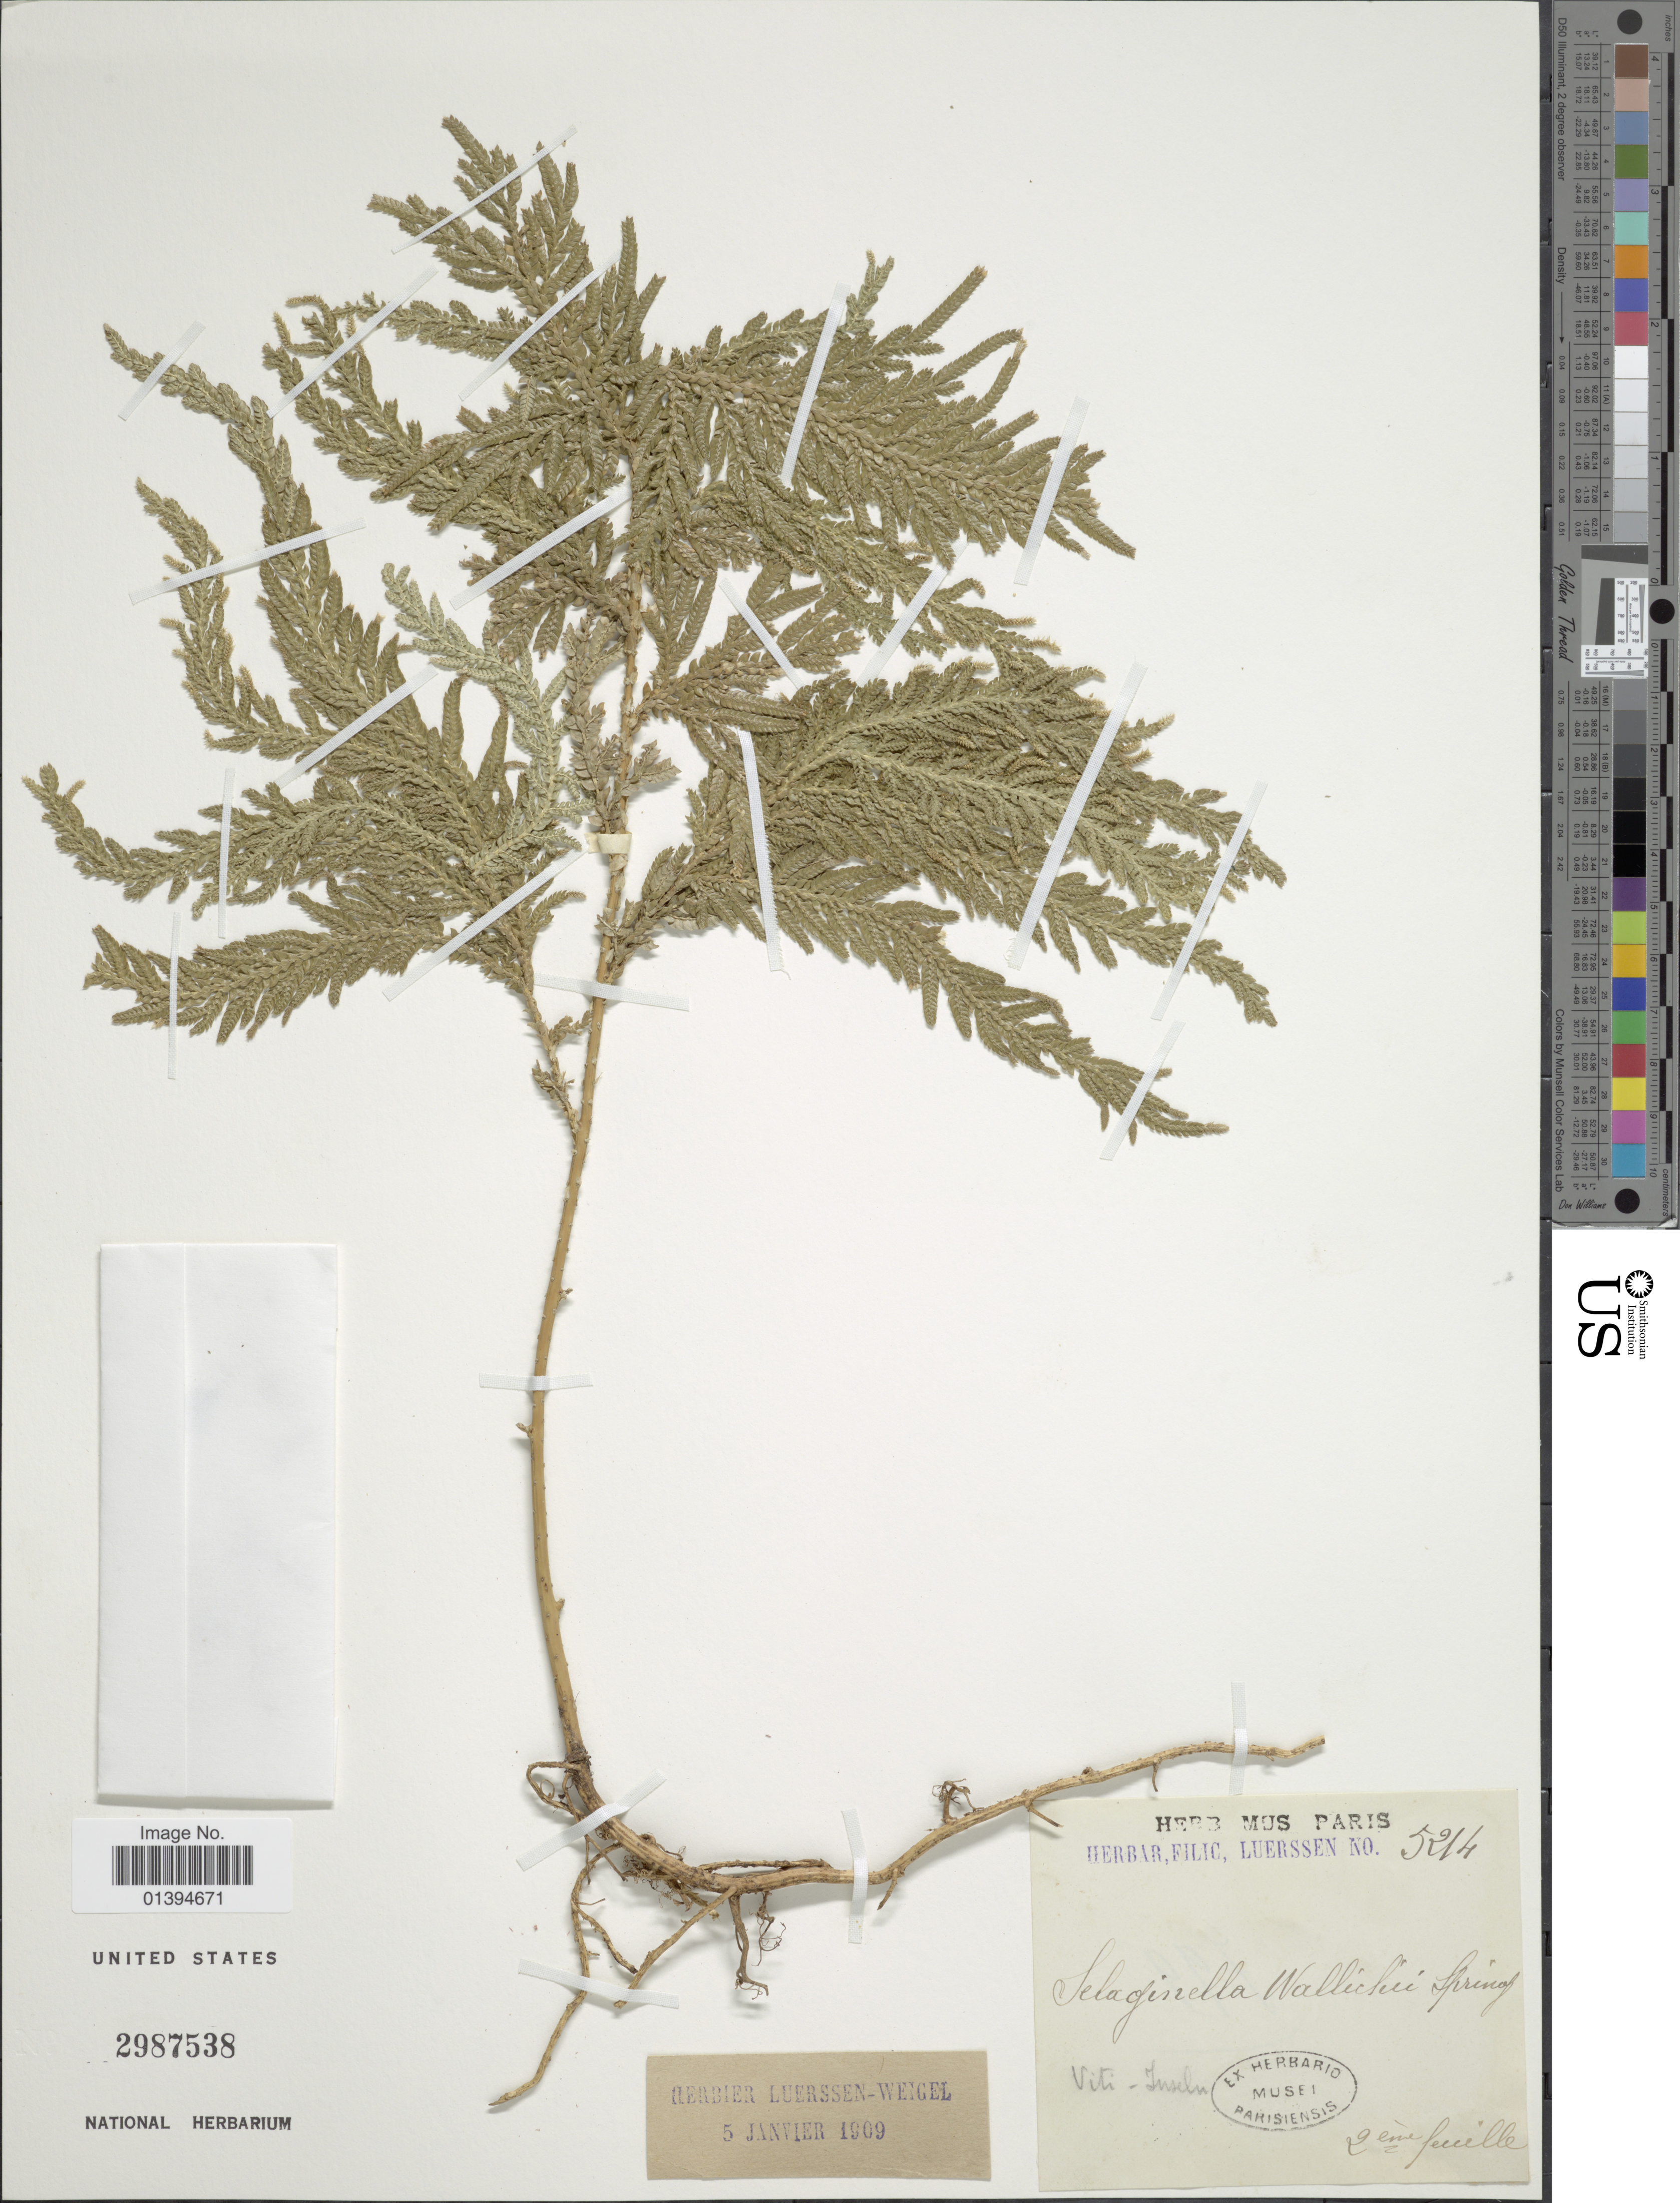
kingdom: Plantae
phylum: Tracheophyta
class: Lycopodiopsida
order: Selaginellales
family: Selaginellaceae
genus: Selaginella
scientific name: Selaginella wallichii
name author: (Hook. & Grev.) Spring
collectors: ex herb. Luerssen-Weigel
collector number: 5214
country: Fiji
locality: Viti Inseln [interpreted]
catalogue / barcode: US 2987538